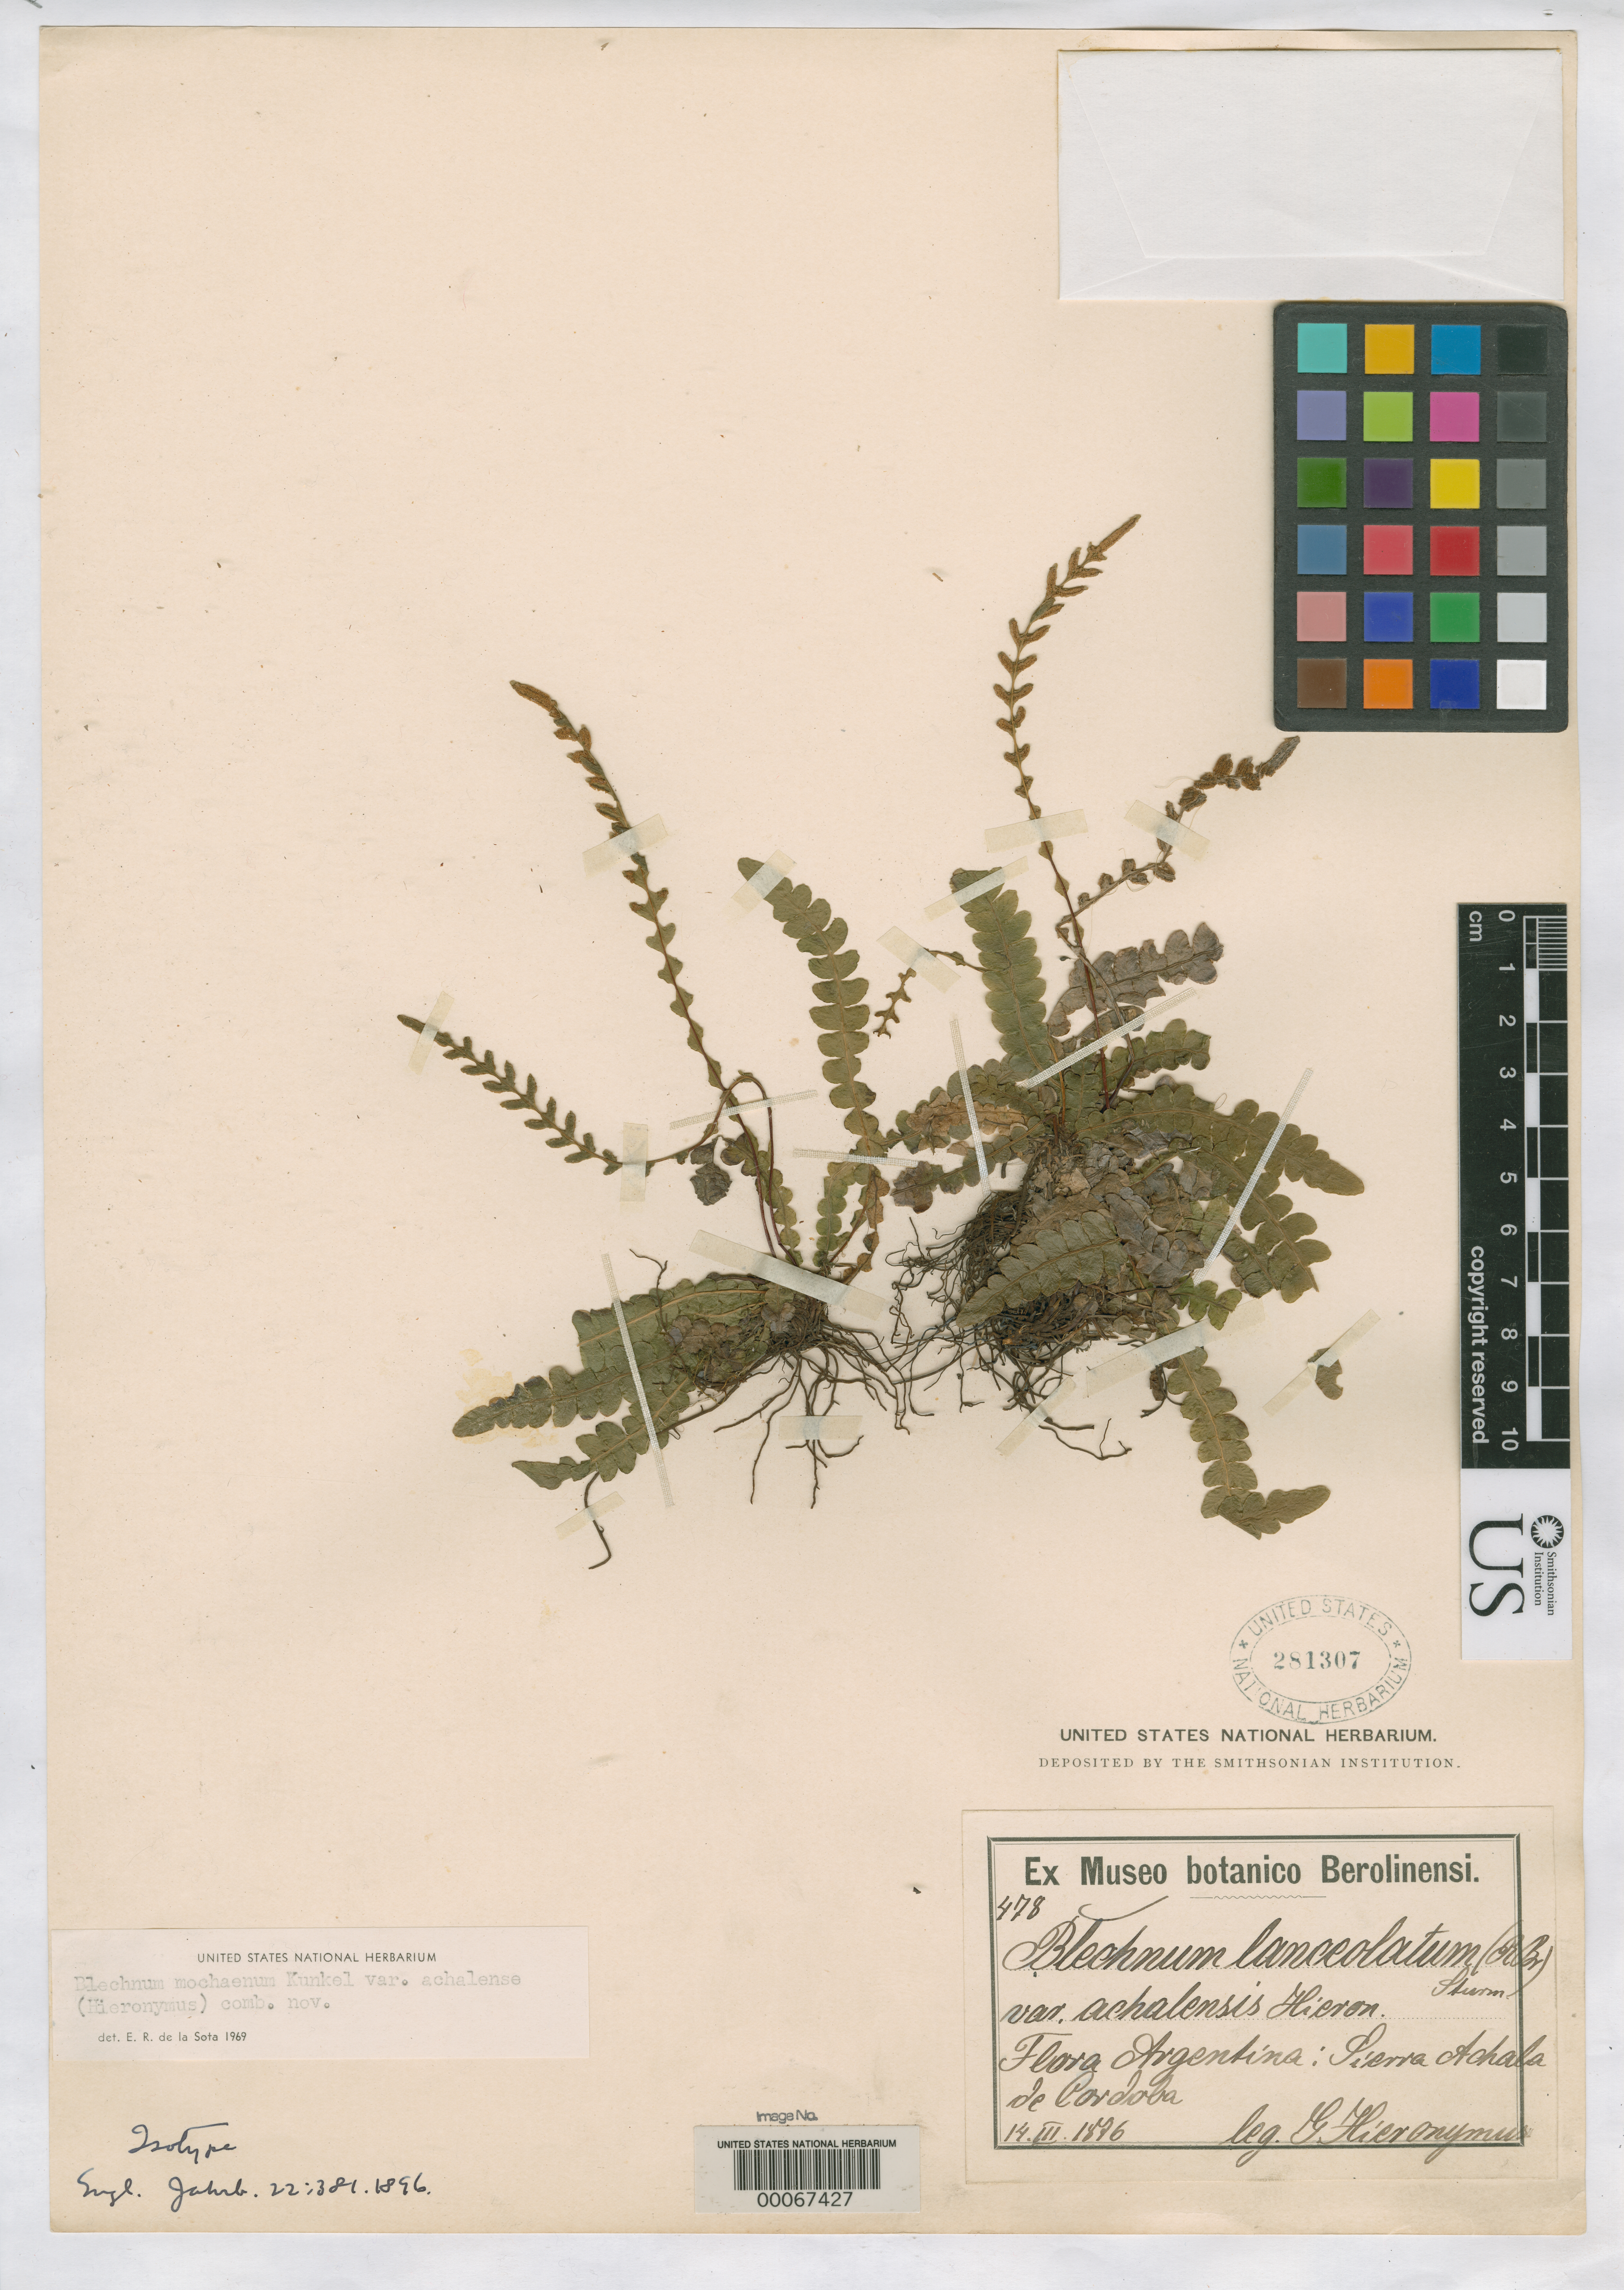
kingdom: Plantae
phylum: Tracheophyta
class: Polypodiopsida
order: Polypodiales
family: Blechnaceae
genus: Blechnum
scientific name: Blechnum lanceolatum var. achalensis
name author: Hieron.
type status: Isotype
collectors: G. H. Hieronymus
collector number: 478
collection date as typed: Mar 1876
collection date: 1876-03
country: Argentina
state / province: Córdoba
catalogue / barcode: US 281307